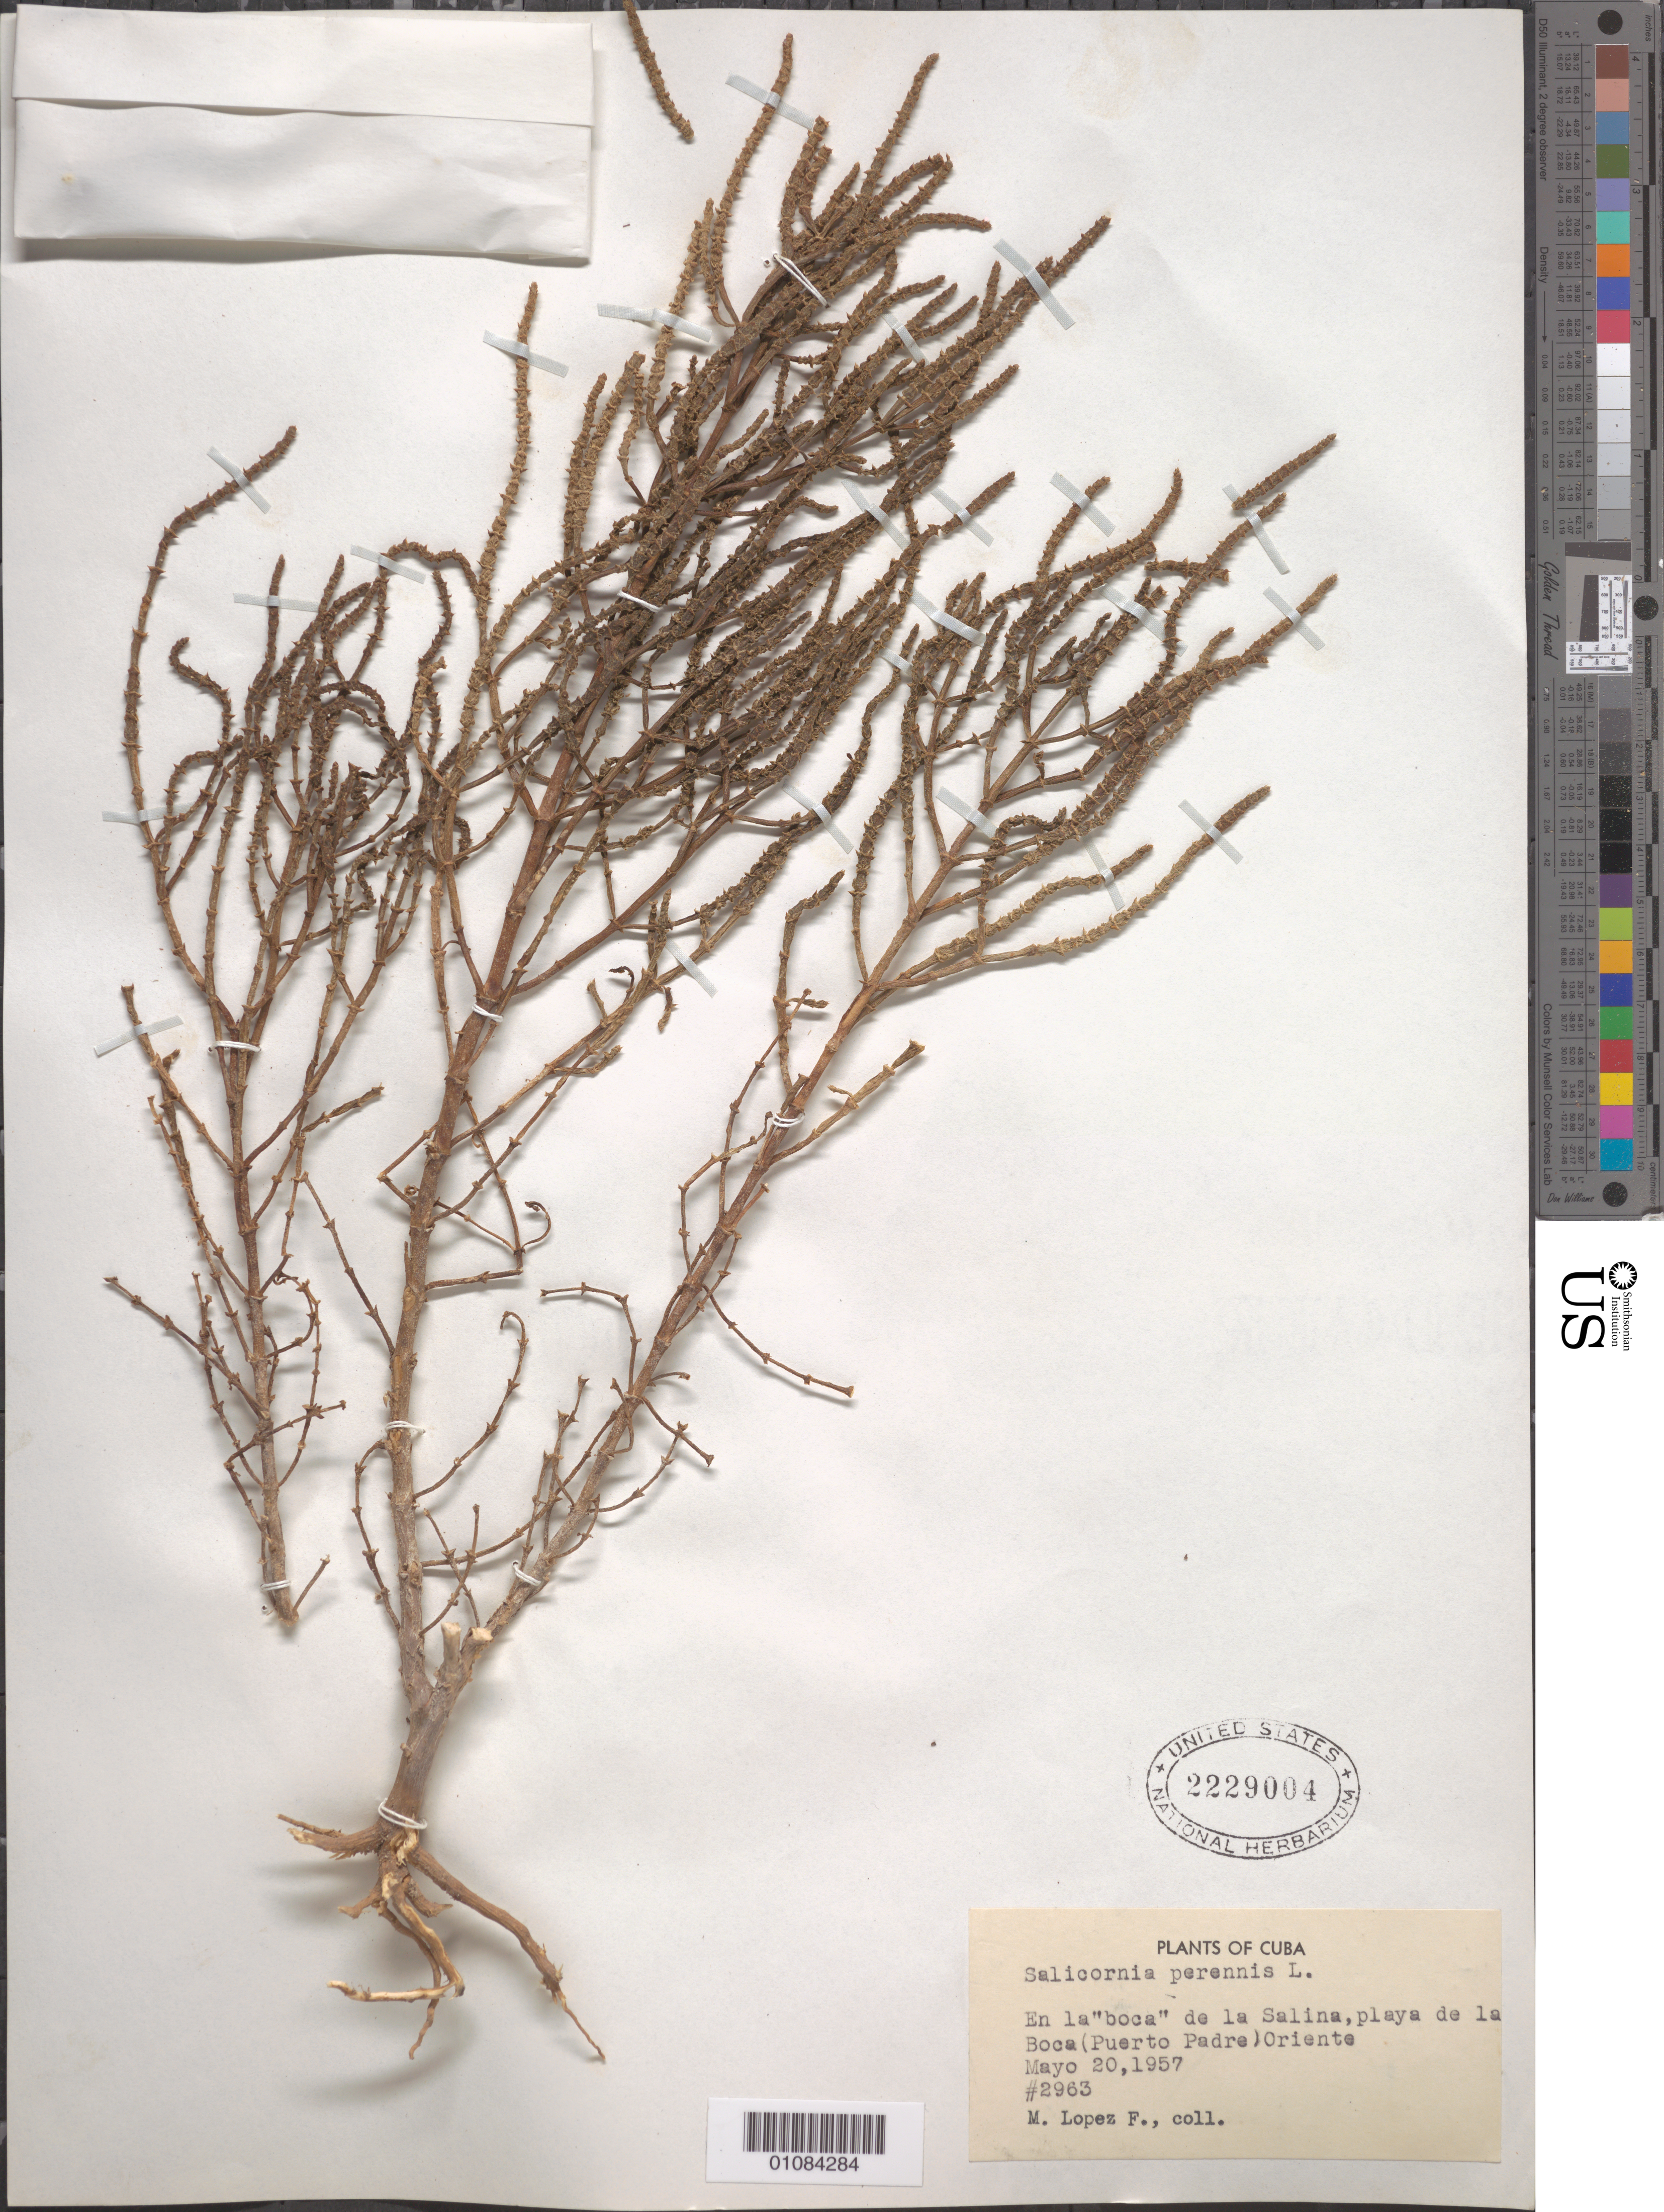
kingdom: Plantae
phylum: Tracheophyta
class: Magnoliopsida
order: Caryophyllales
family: Amaranthaceae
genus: Salicornia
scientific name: Salicornia perennis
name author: Mill.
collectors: M. López Figueiras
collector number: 2963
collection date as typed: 20 May 1957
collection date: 1957-05-20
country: Cuba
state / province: Las Tunas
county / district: Puerto Padre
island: Cuba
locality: Oriente: En la "boca" de la Salina, playa de la Boca (Puerto Padre)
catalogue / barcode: US 2229004